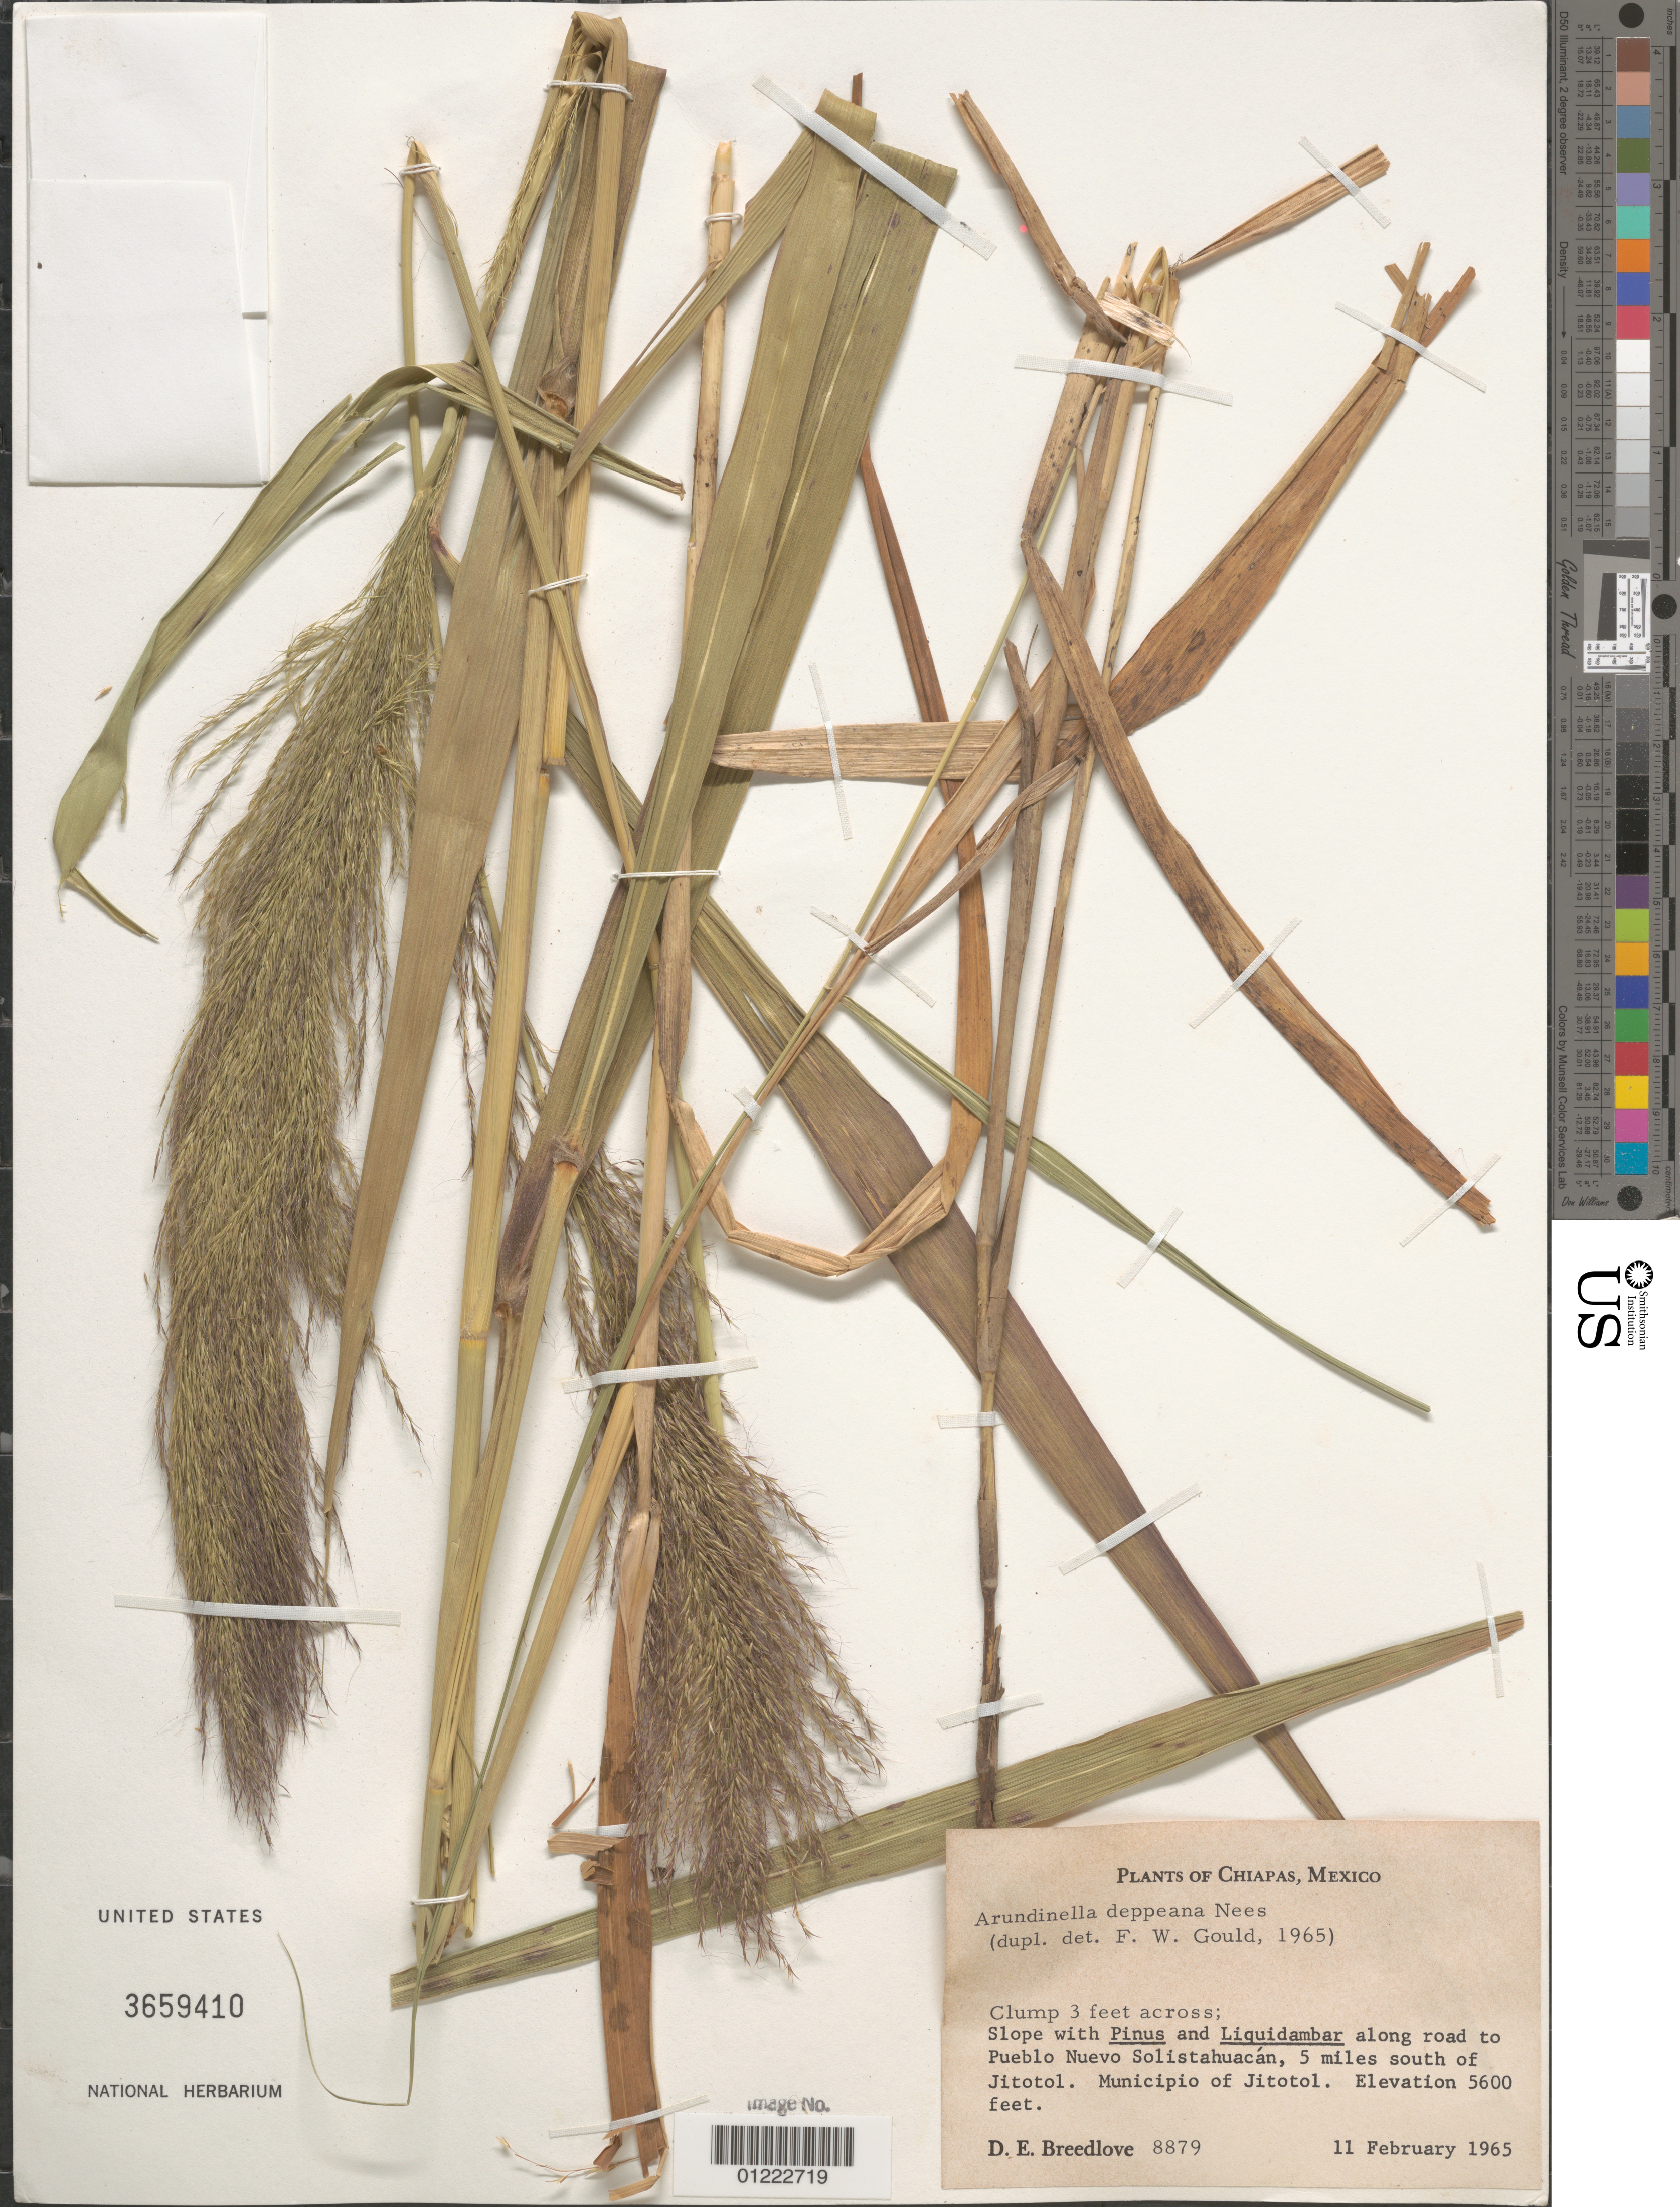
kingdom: Plantae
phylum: Tracheophyta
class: Liliopsida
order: Poales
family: Poaceae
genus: Arundinella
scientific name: Arundinella deppeana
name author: Nees ex Steud.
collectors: D. E. Breedlove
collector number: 8879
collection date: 1965-02-11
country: Mexico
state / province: Chiapas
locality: Slope with Pinus and Liquidambar along road to Pueblo Nuevo Solistahuacan, 5 miles south of Jitotol. Municipio of Jitotol.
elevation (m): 1707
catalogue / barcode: US 3659410